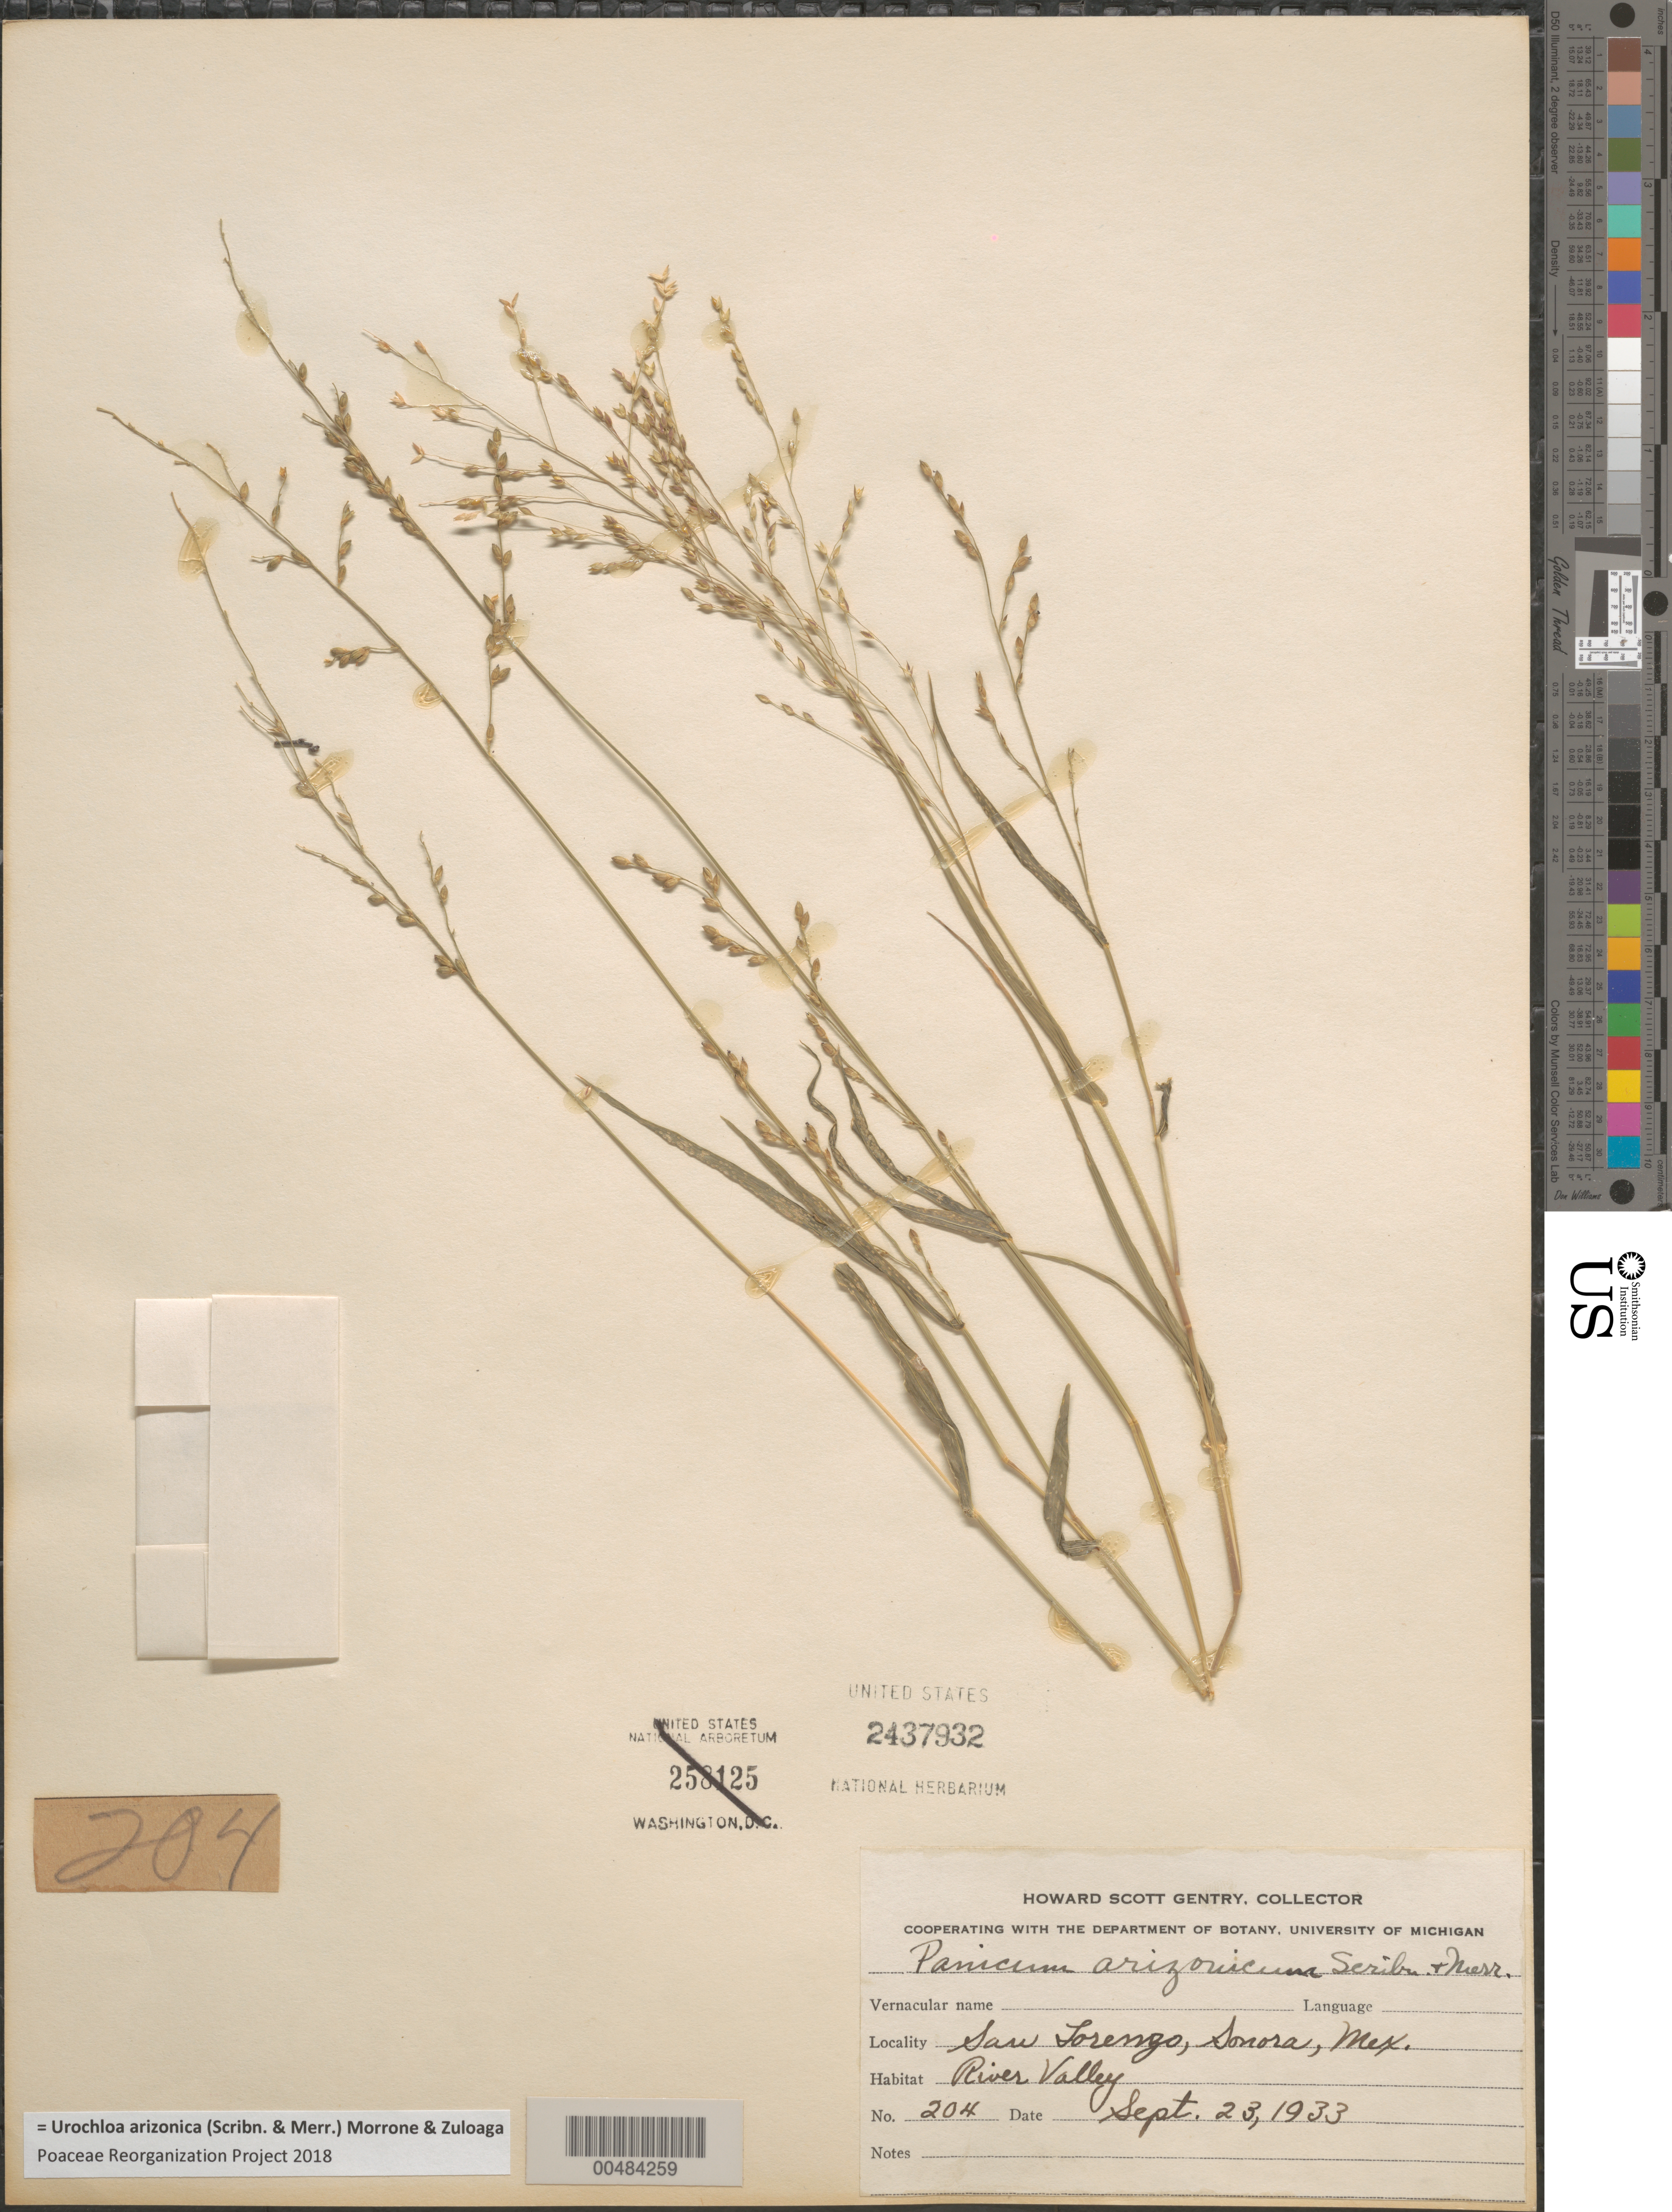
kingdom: Plantae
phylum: Tracheophyta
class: Liliopsida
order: Poales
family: Poaceae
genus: Brachiaria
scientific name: Brachiaria arizonicum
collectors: H. S. Gentry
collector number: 204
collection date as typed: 23 Sep 1933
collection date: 1933-09-23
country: Mexico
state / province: Sonora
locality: San Lorenzo, River Valley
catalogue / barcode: US 2437932